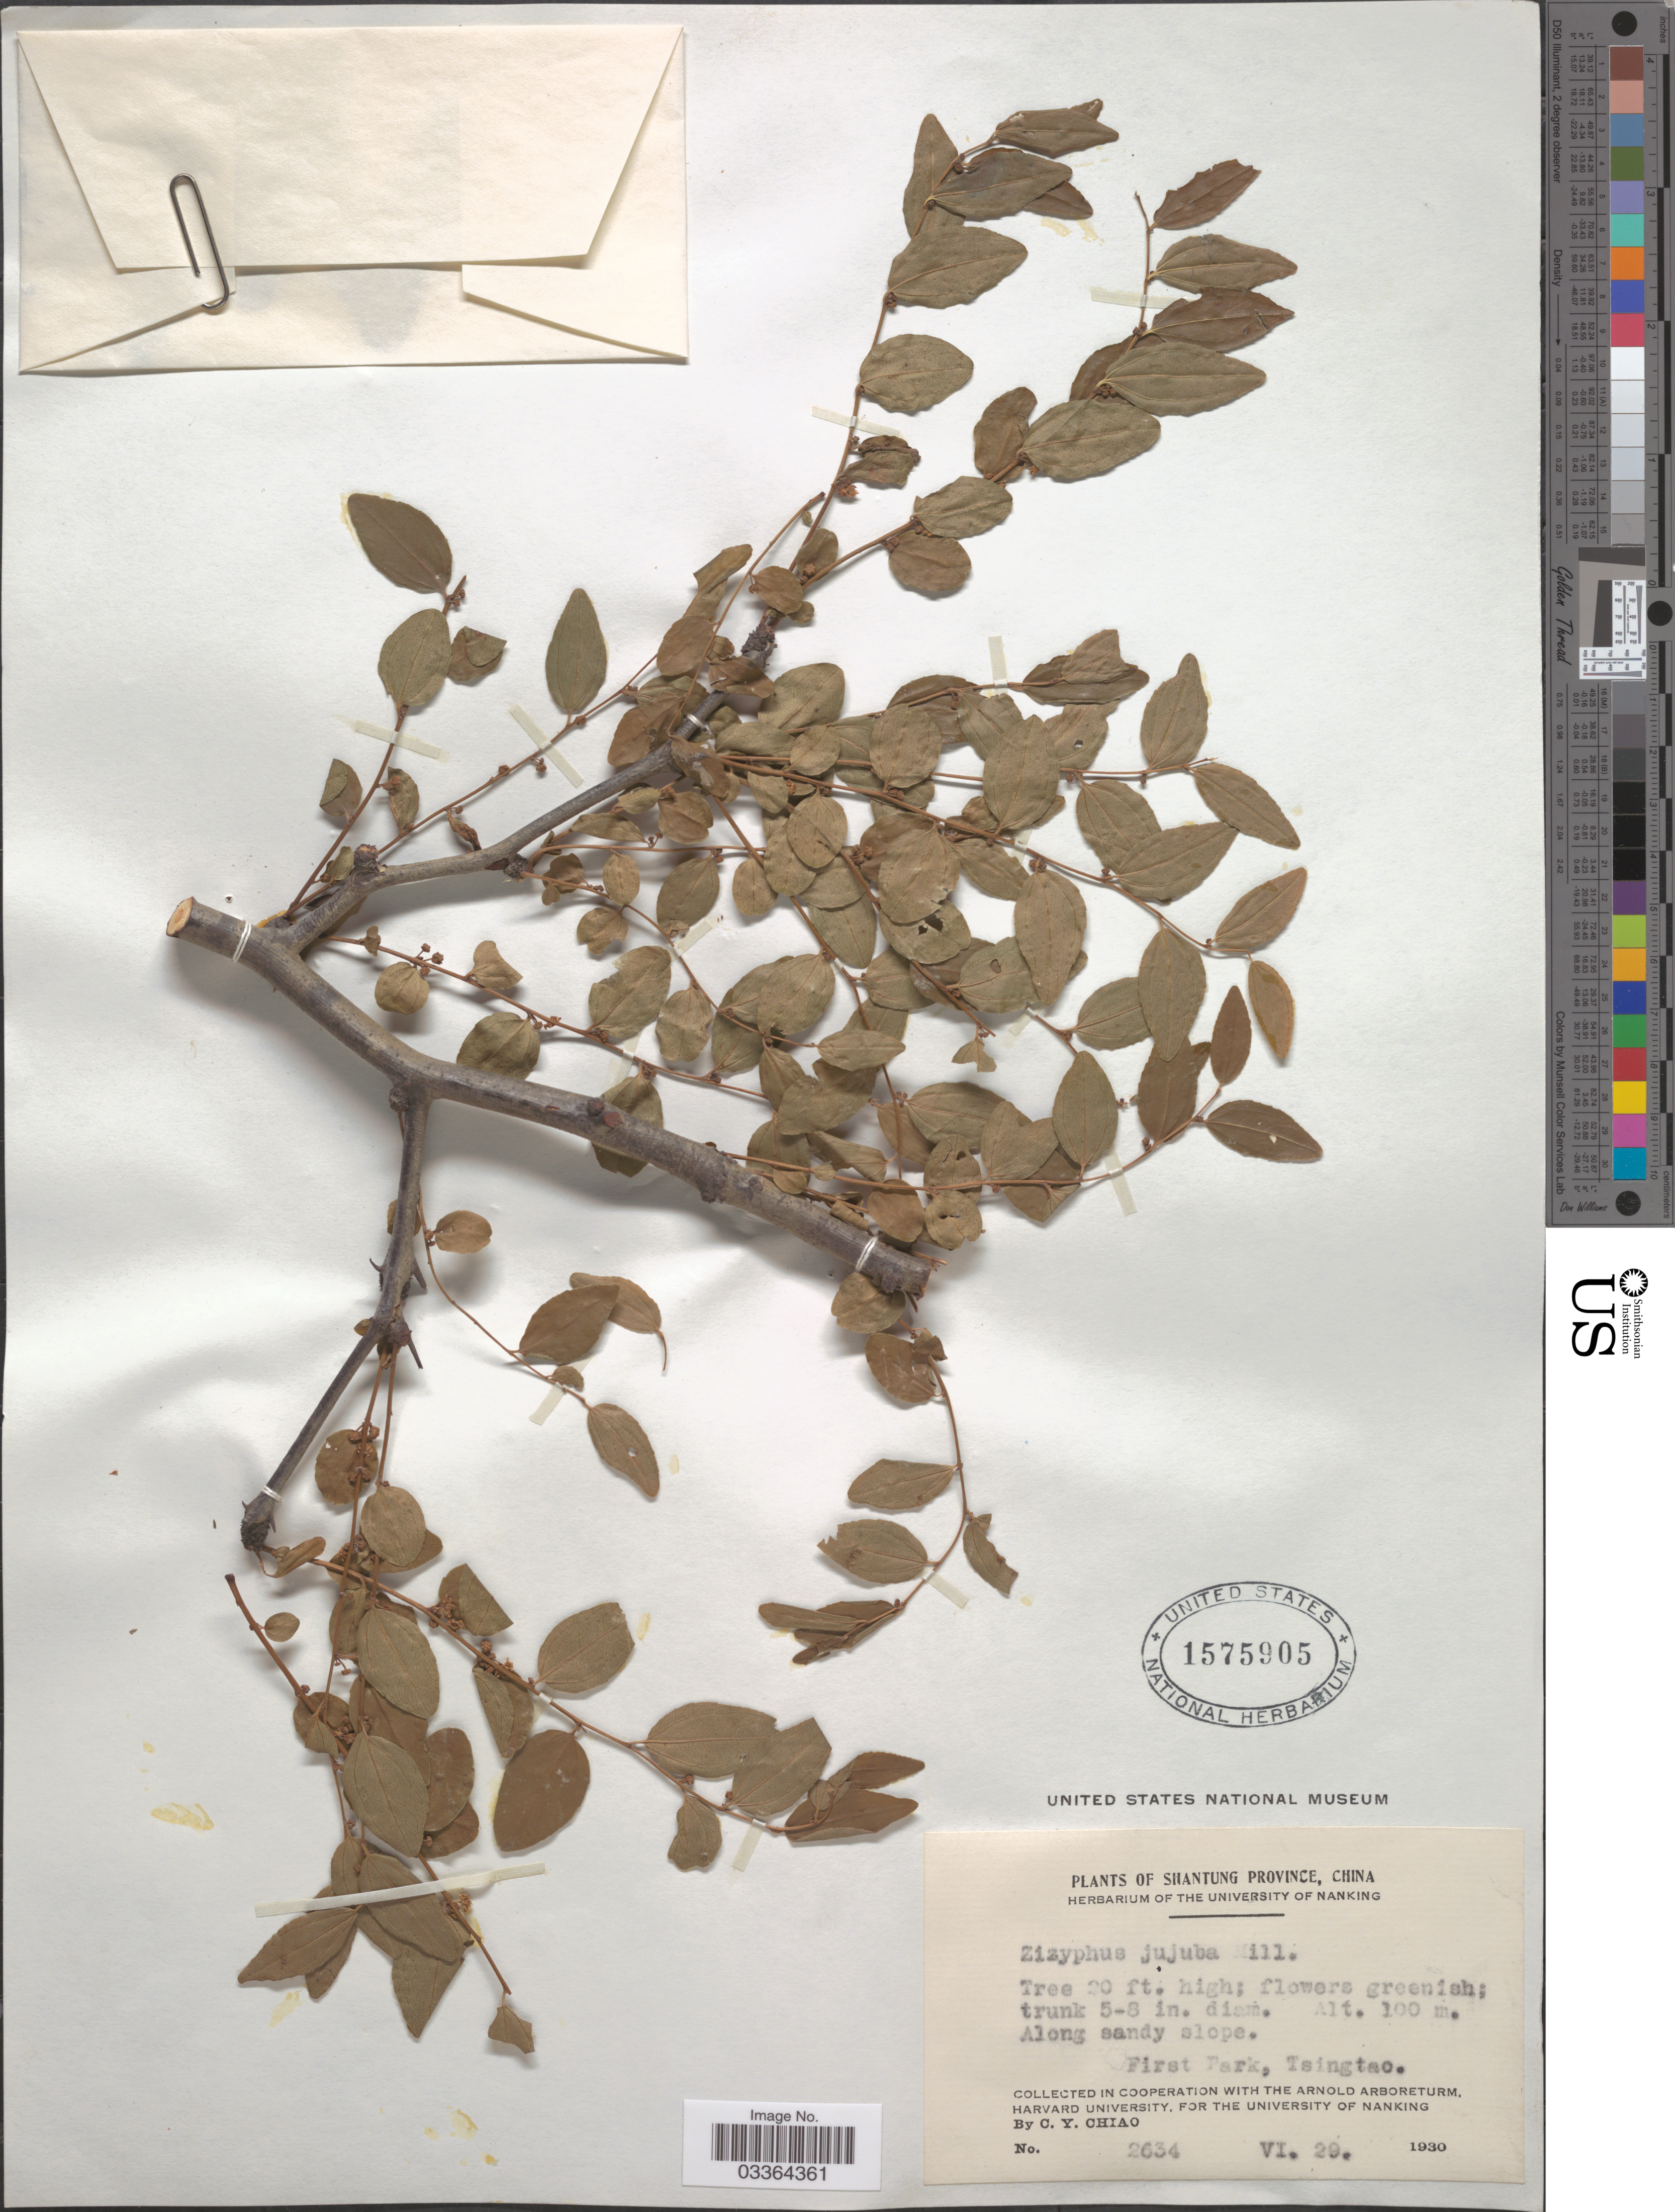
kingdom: Plantae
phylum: Tracheophyta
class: Magnoliopsida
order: Rosales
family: Rhamnaceae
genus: Ziziphus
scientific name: Ziziphus jujuba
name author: Mill.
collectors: C. Y. Chiao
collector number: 2634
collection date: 1930-06-29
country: China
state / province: Shandong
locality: Shantung Province. First Park, Tsingtao.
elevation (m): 100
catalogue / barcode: US 1575905